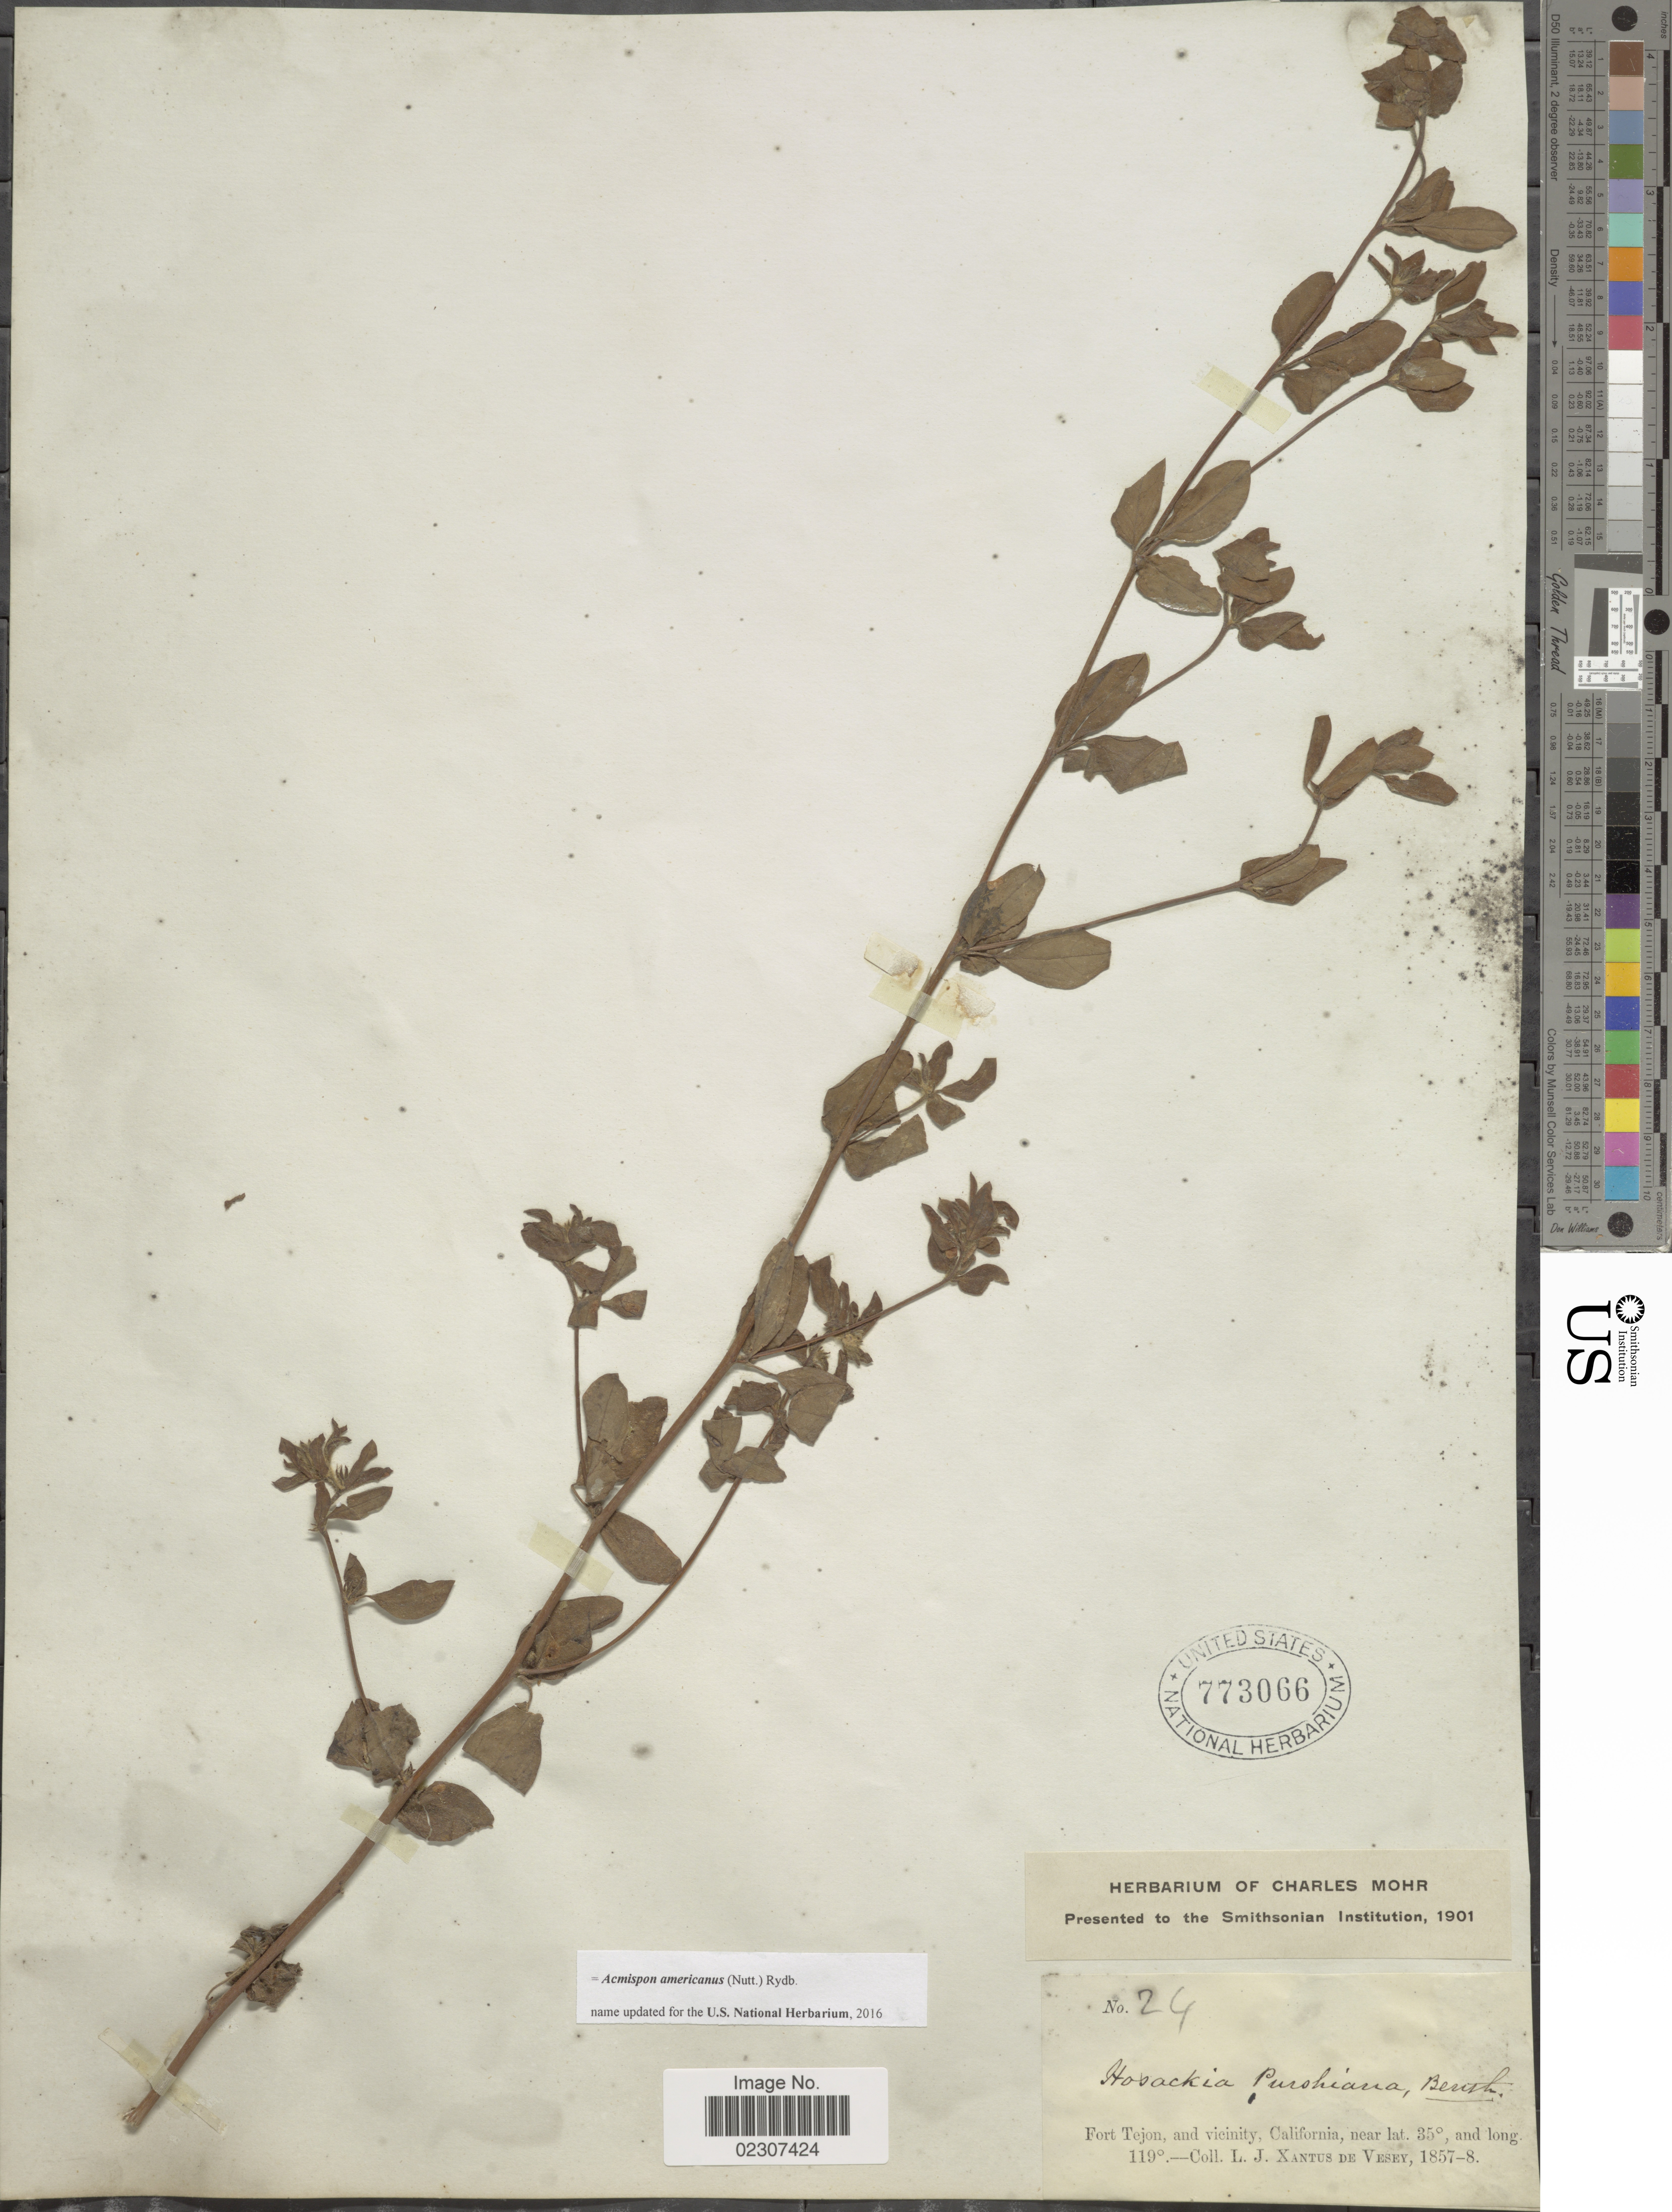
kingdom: Plantae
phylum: Tracheophyta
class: Magnoliopsida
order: Fabales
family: Fabaceae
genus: Acmispon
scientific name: Acmispon americanus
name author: (Nutt.) Rydb.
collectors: L. Xantus de Vesey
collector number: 24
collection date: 1857/1858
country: United States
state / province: California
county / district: Kern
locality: Fort Tejon, and vicinity, California.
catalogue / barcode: US 773066